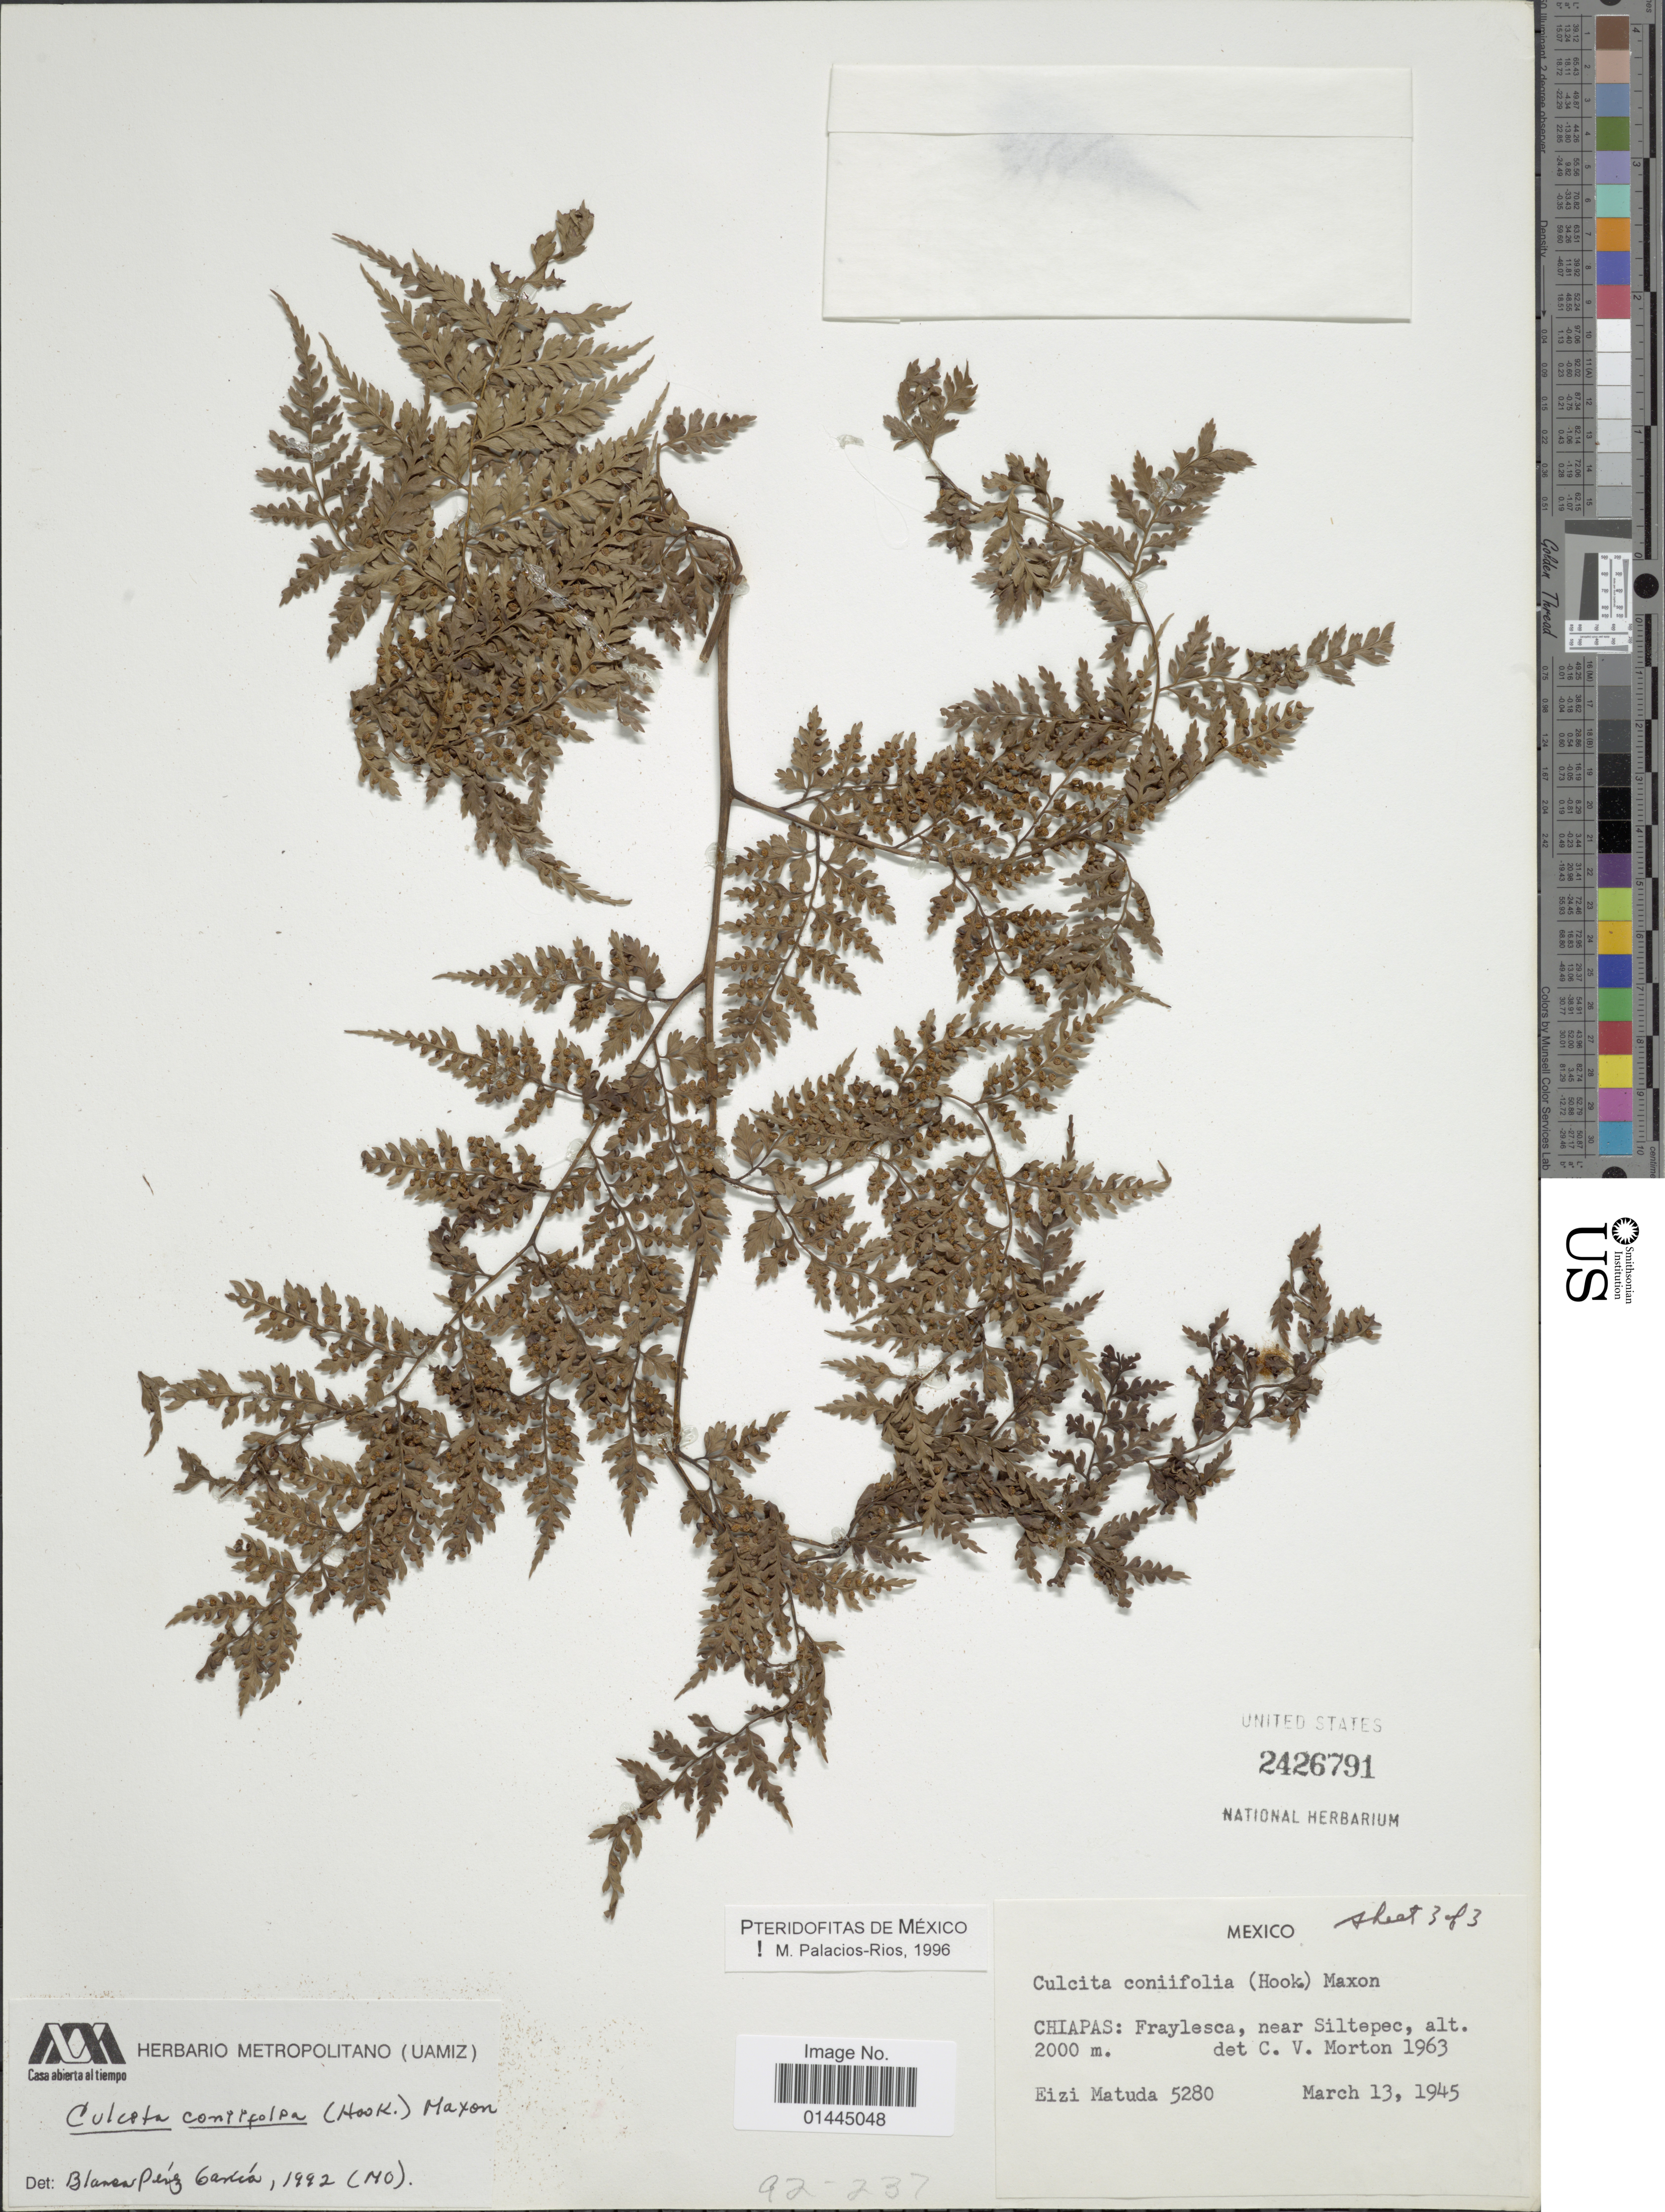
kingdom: Plantae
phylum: Tracheophyta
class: Polypodiopsida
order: Cyatheales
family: Culcitaceae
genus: Culcita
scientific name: Culcita coniifolia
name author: (Hook.) Maxon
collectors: E. Matuda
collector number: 5280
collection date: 1945-03-13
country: Mexico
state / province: Chiapas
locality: Fraylesca, near Siltepec.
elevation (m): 2000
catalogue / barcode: US 2426791